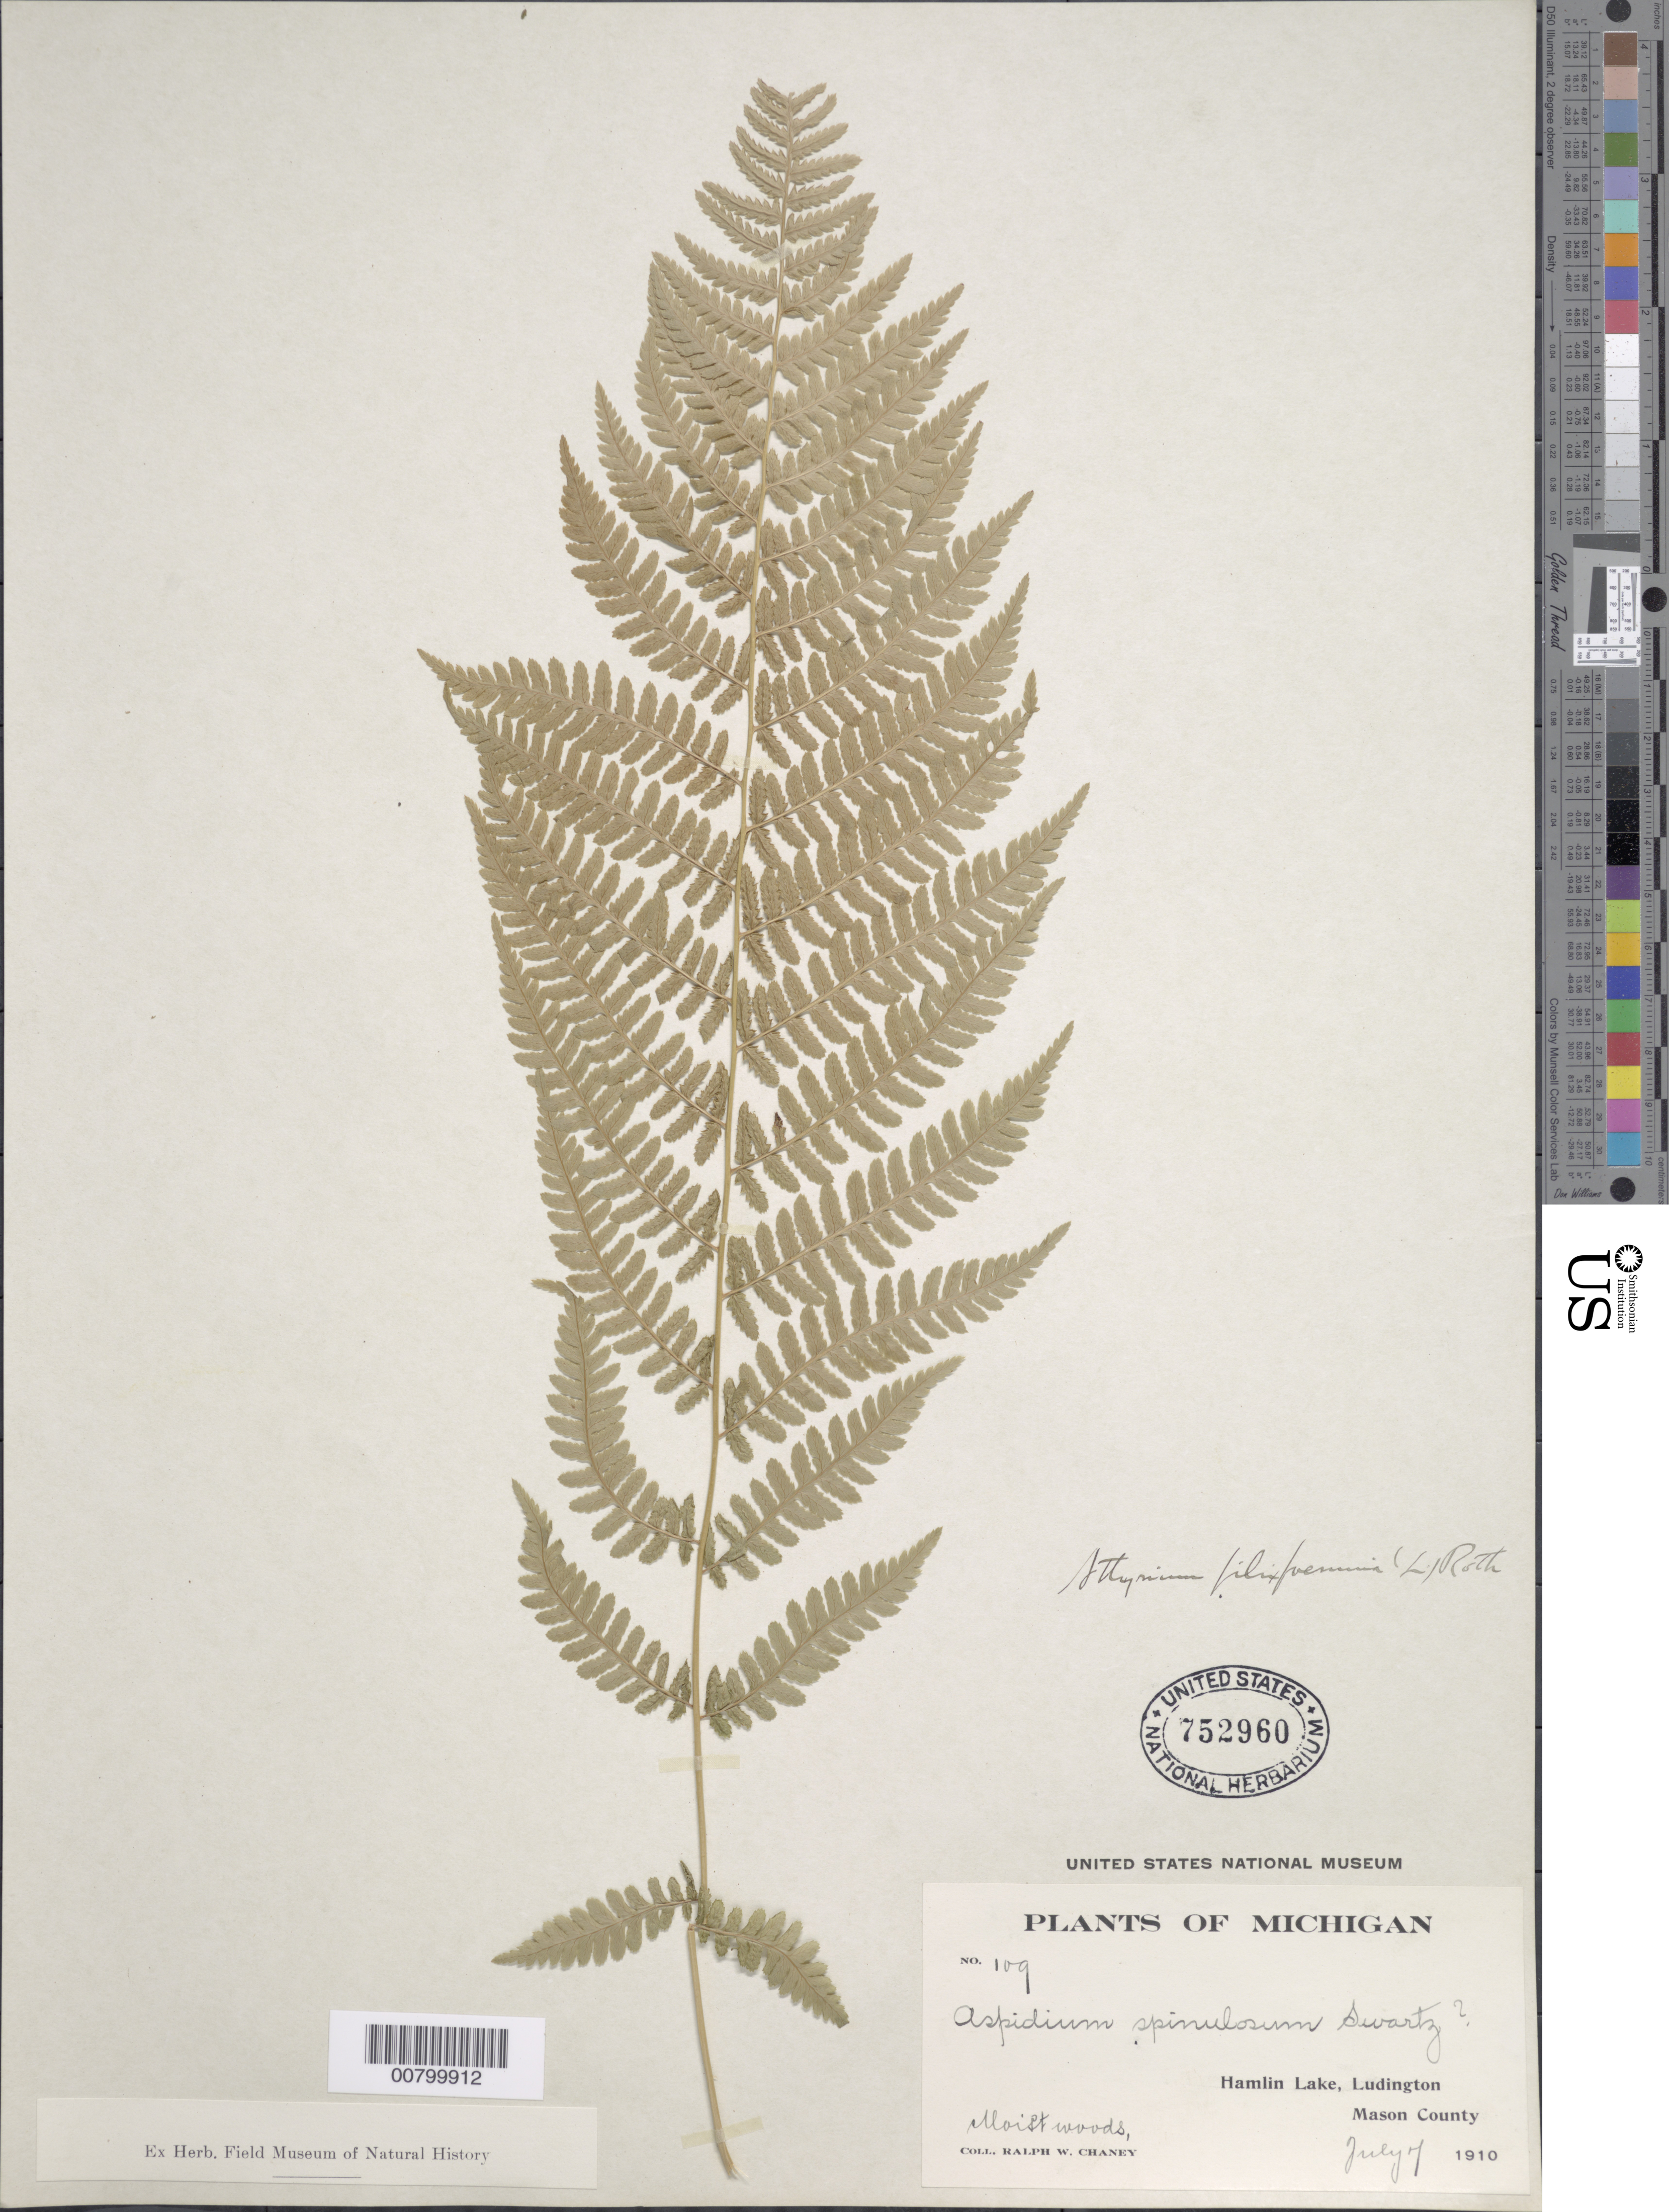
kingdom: Plantae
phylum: Tracheophyta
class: Polypodiopsida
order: Polypodiales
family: Athyriaceae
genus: Athyrium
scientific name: Athyrium filix-femina subsp. angustatum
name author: (Willd.) R.T. Clausen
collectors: R. Chaney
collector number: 109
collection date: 1910-07-07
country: United States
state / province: Michigan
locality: Hamlin Lake, Ludington, Mason County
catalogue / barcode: US 752960